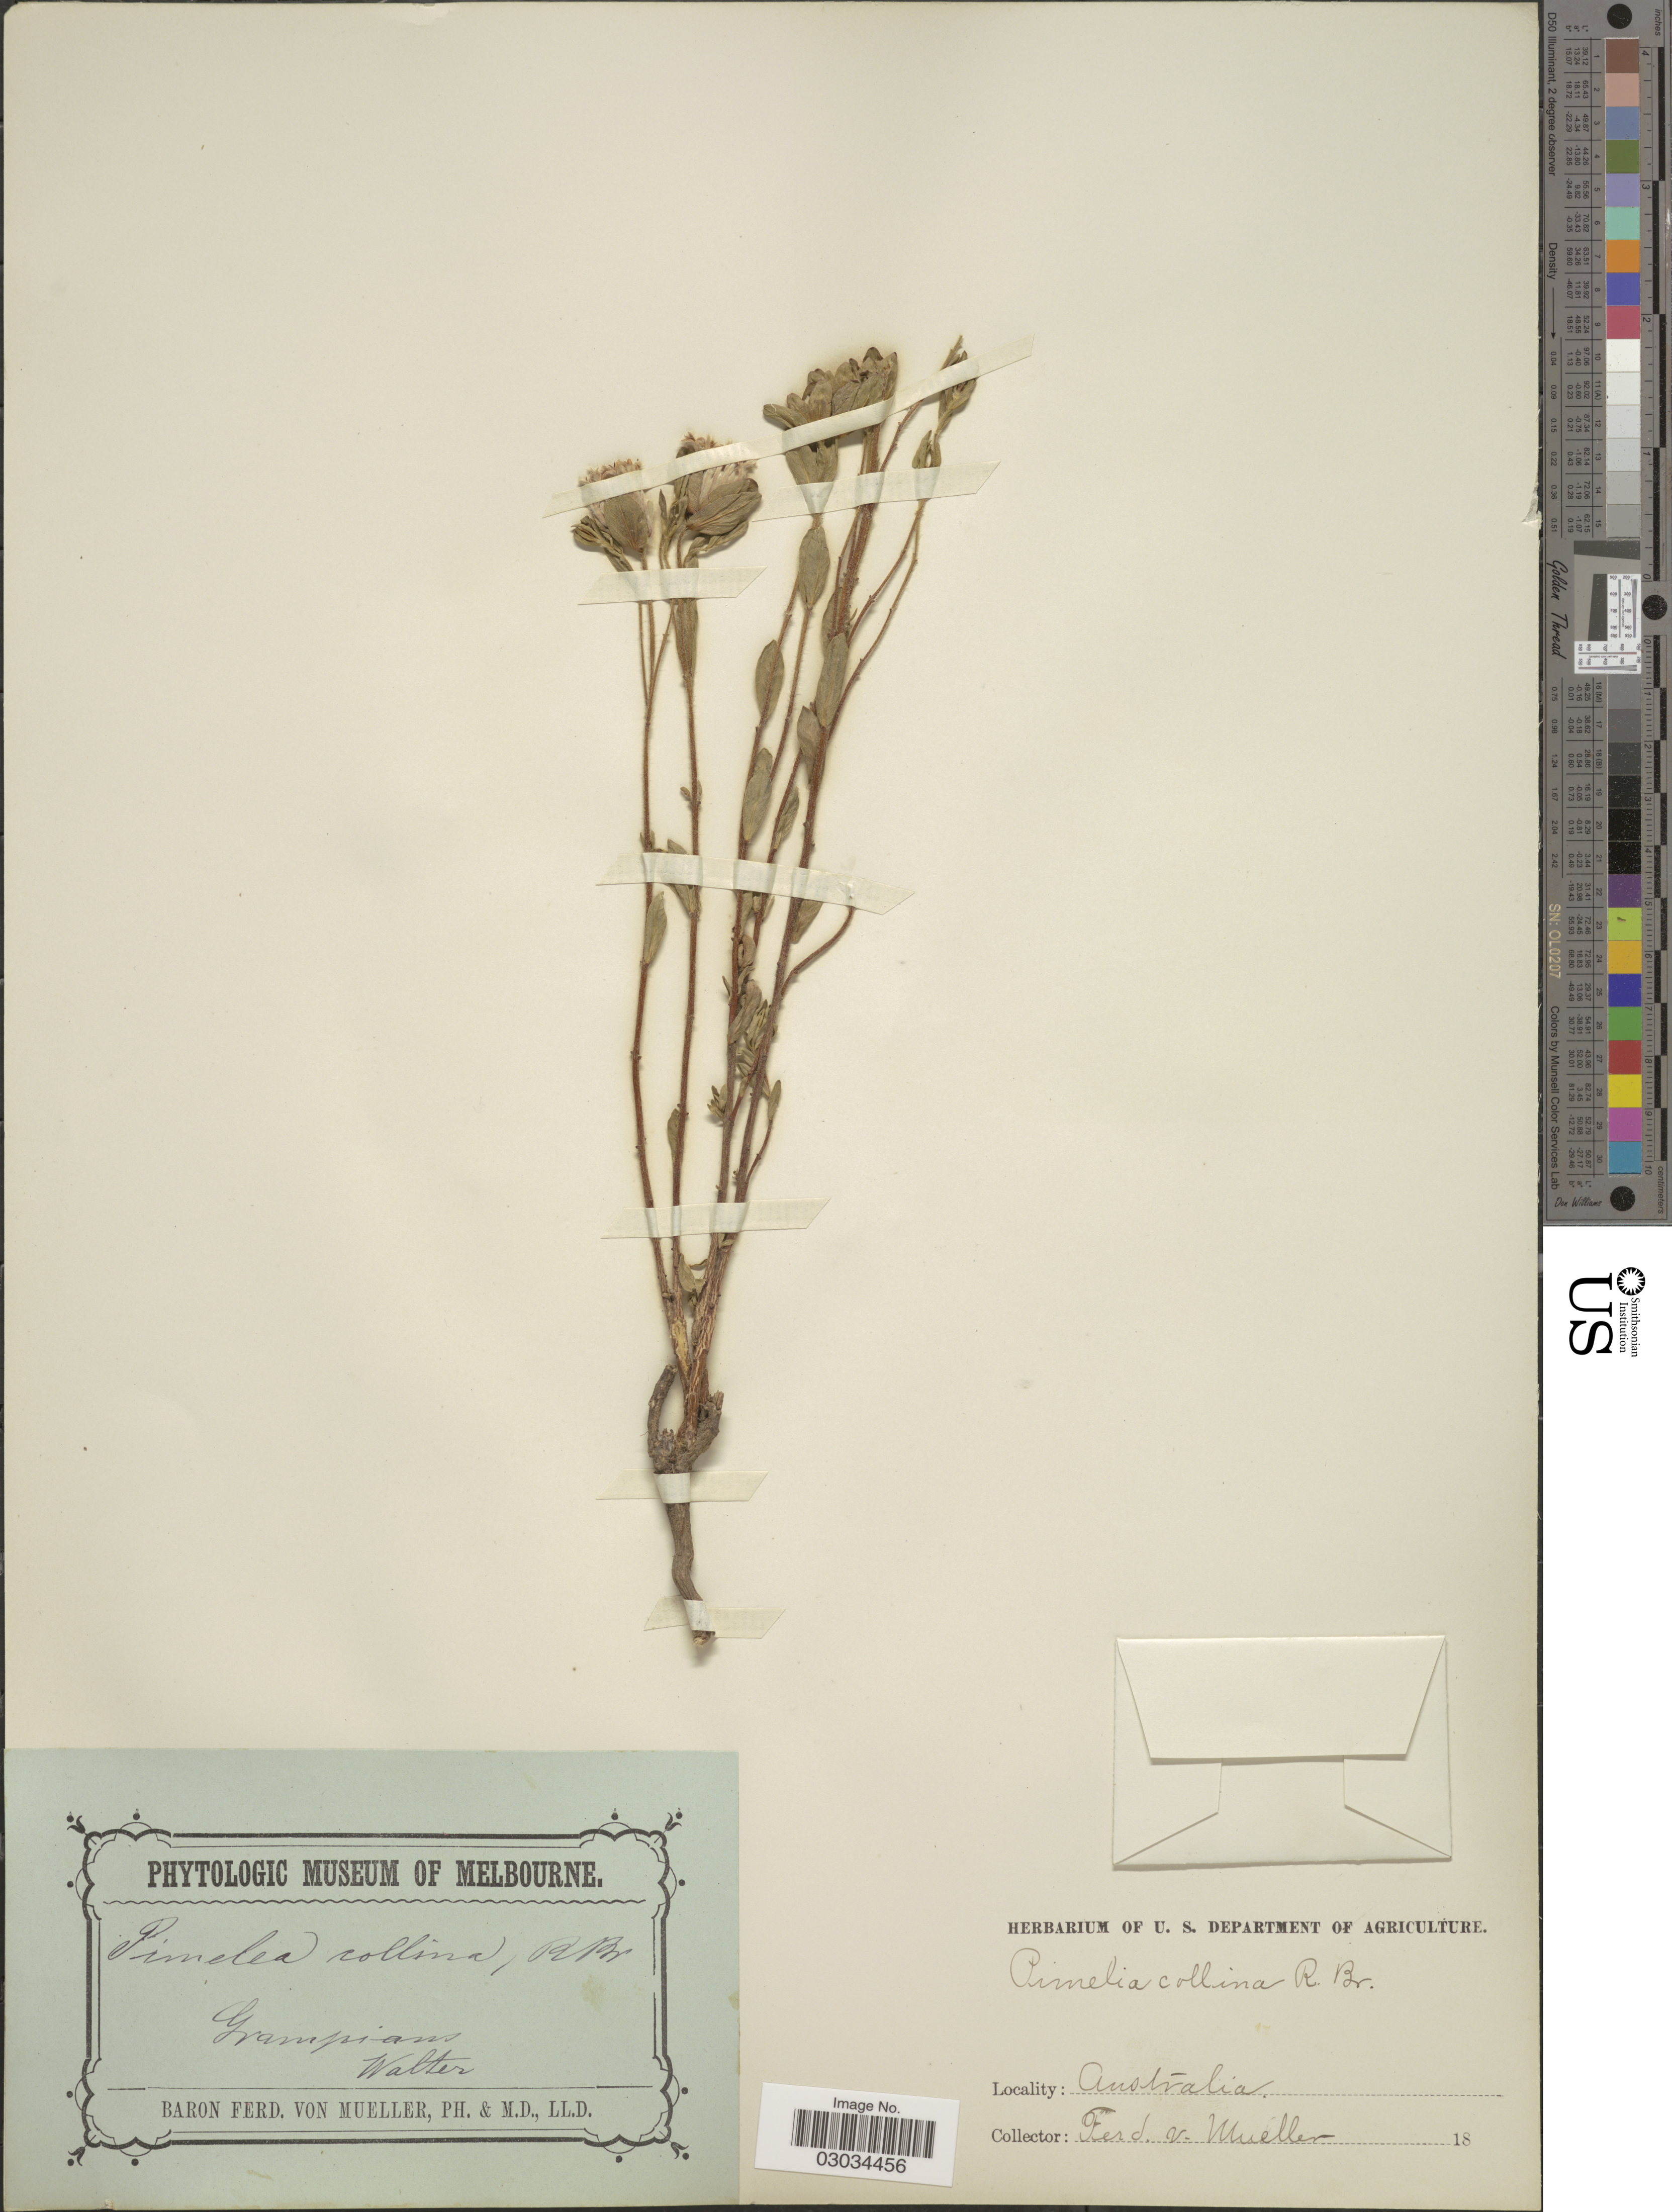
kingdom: Plantae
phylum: Tracheophyta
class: Magnoliopsida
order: Malvales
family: Thymelaeaceae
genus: Pimelea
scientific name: Pimelea collina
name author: R. Br.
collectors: -- Walter & F. Mueller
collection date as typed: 18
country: Australia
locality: Grampians.